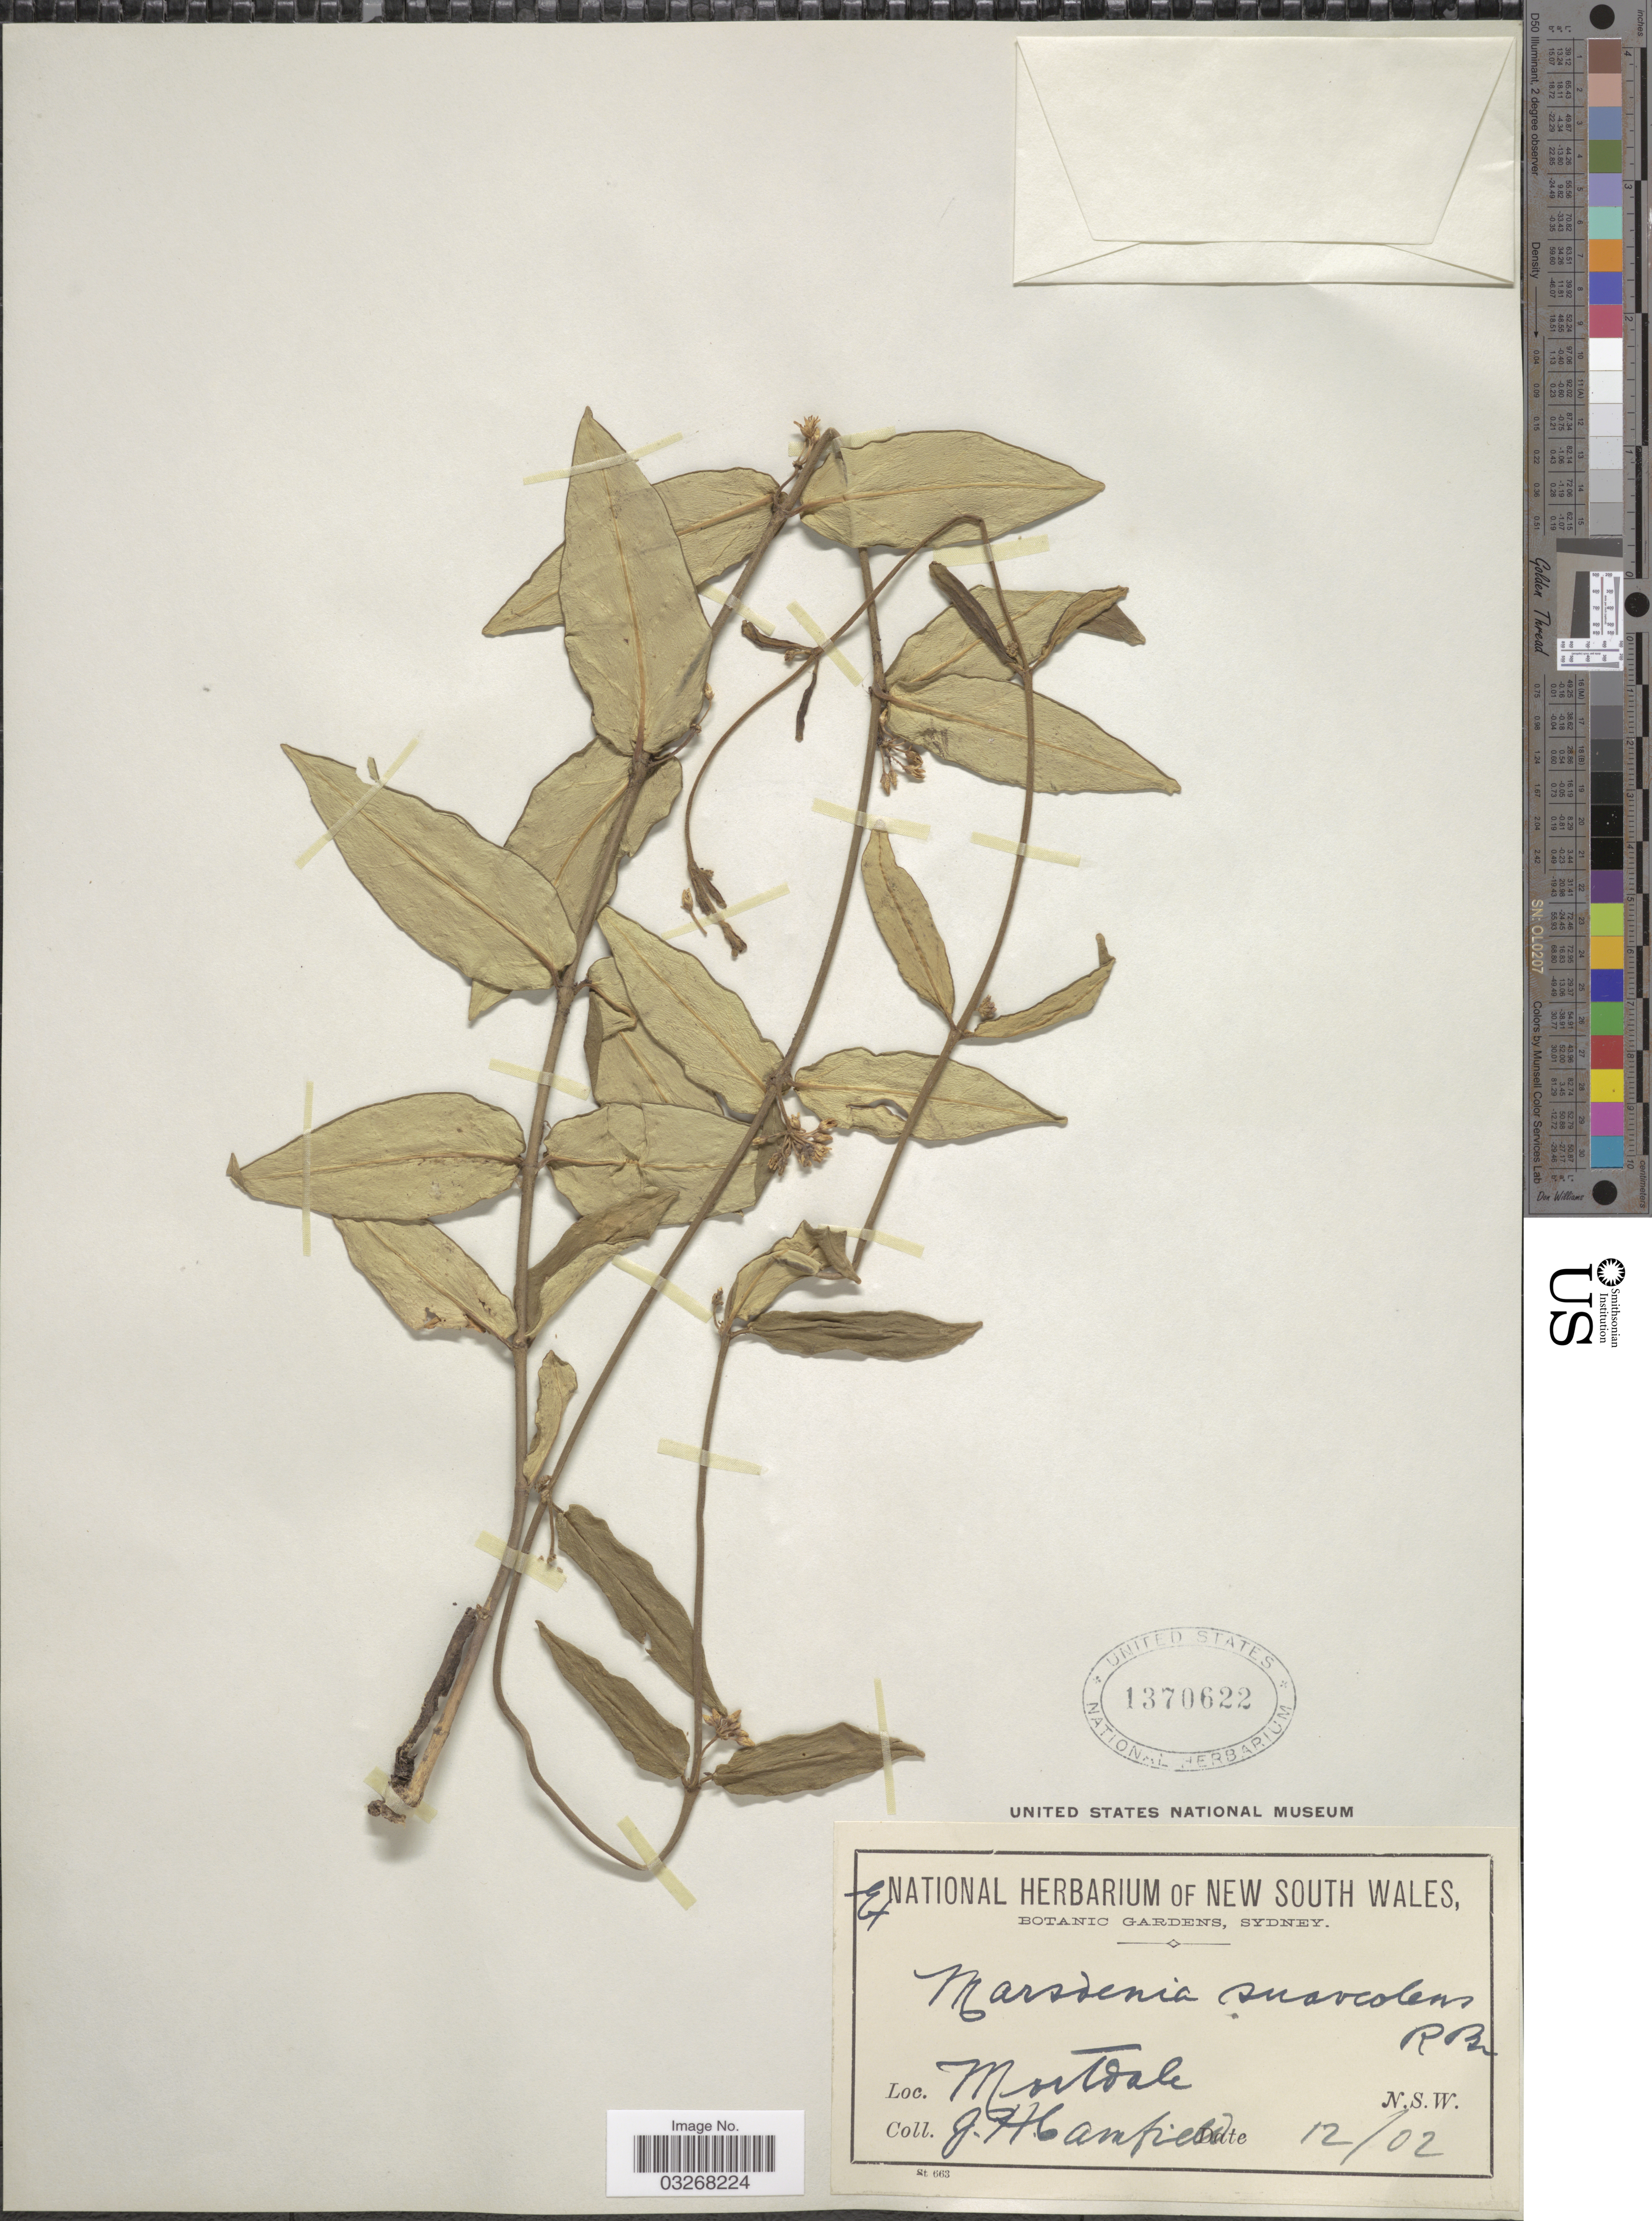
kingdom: Plantae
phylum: Tracheophyta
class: Magnoliopsida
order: Gentianales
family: Apocynaceae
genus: Marsdenia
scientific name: Marsdenia suaveolens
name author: R. Br.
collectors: J. Camfield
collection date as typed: Transcribed d/m/y: /12/2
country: Australia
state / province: New South Wales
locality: Mortdale. N. S. W.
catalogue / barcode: US 1370622